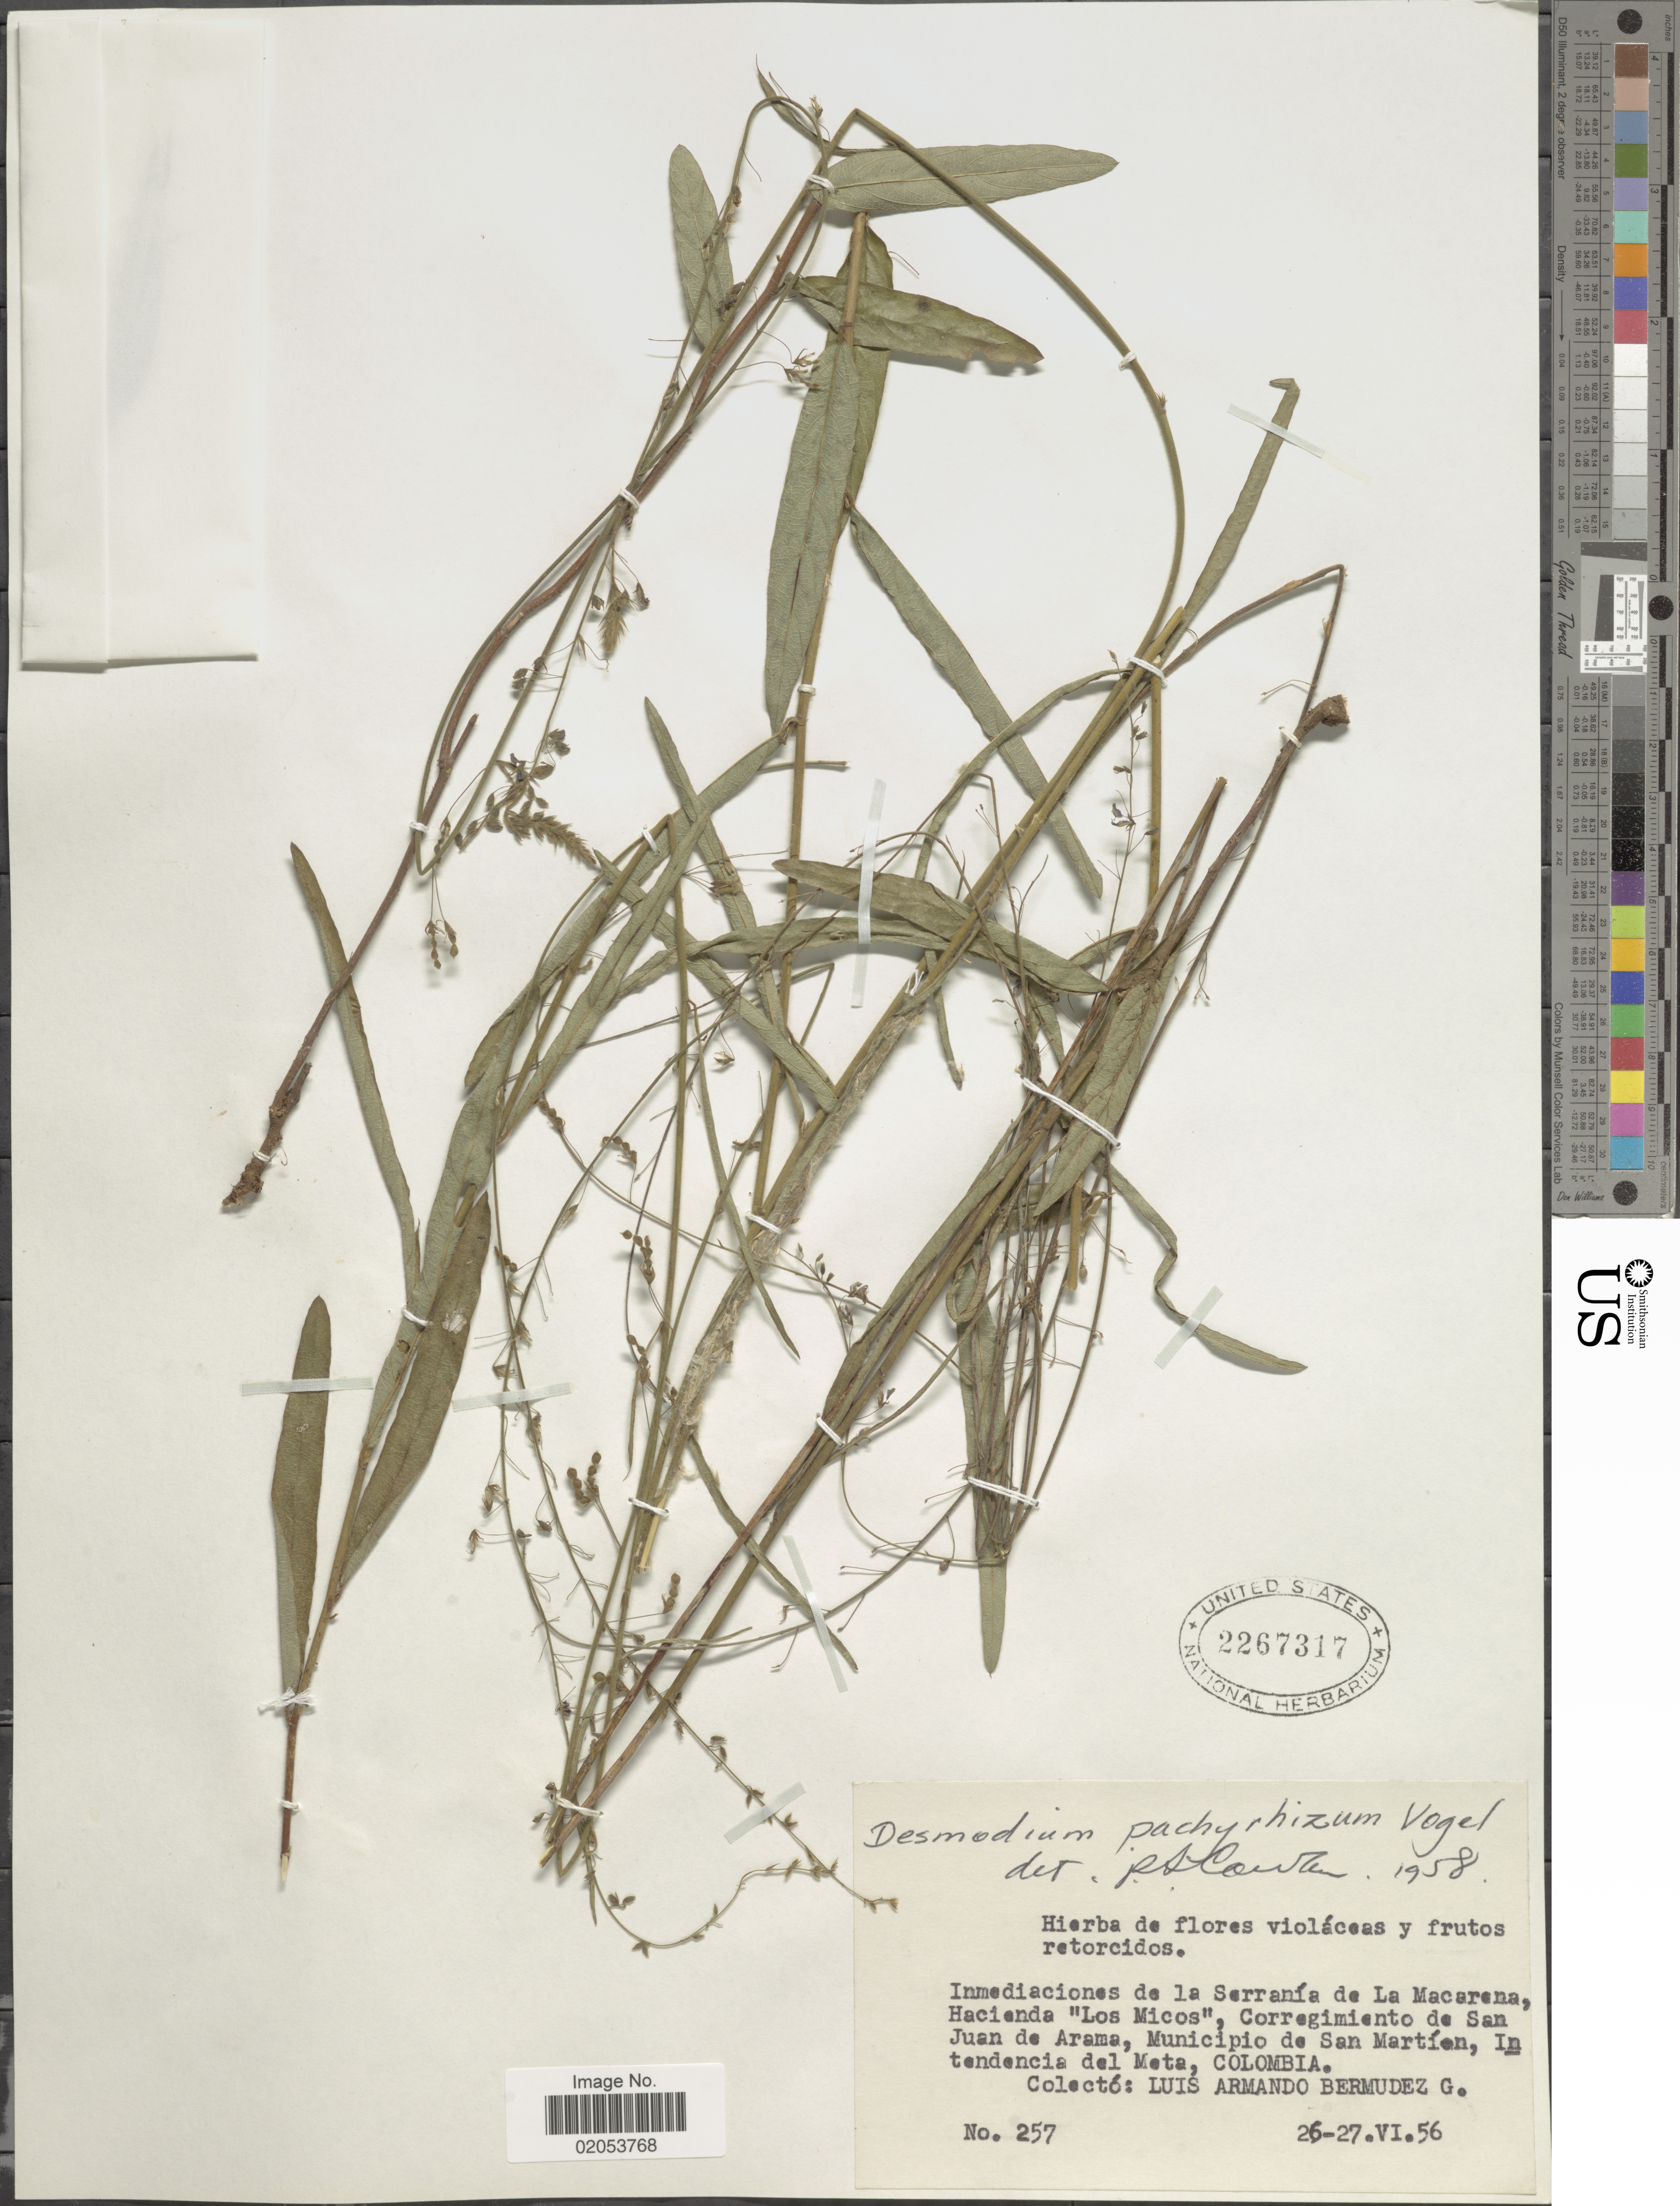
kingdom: Plantae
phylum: Tracheophyta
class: Magnoliopsida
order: Fabales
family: Fabaceae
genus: Desmodium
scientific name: Desmodium pachyrrhizum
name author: Vogel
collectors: L. Bermudez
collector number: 257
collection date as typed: Transcribed d/m/y: 26/6/56 to 27/6/56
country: Colombia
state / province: Meta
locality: Inmediaciones de la Serrania de La Macarena, Hacienda "Los Micos", Corregimiento de San Juan de Arama, Municipio de San Martien, intendencia del Meta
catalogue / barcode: US 2267317